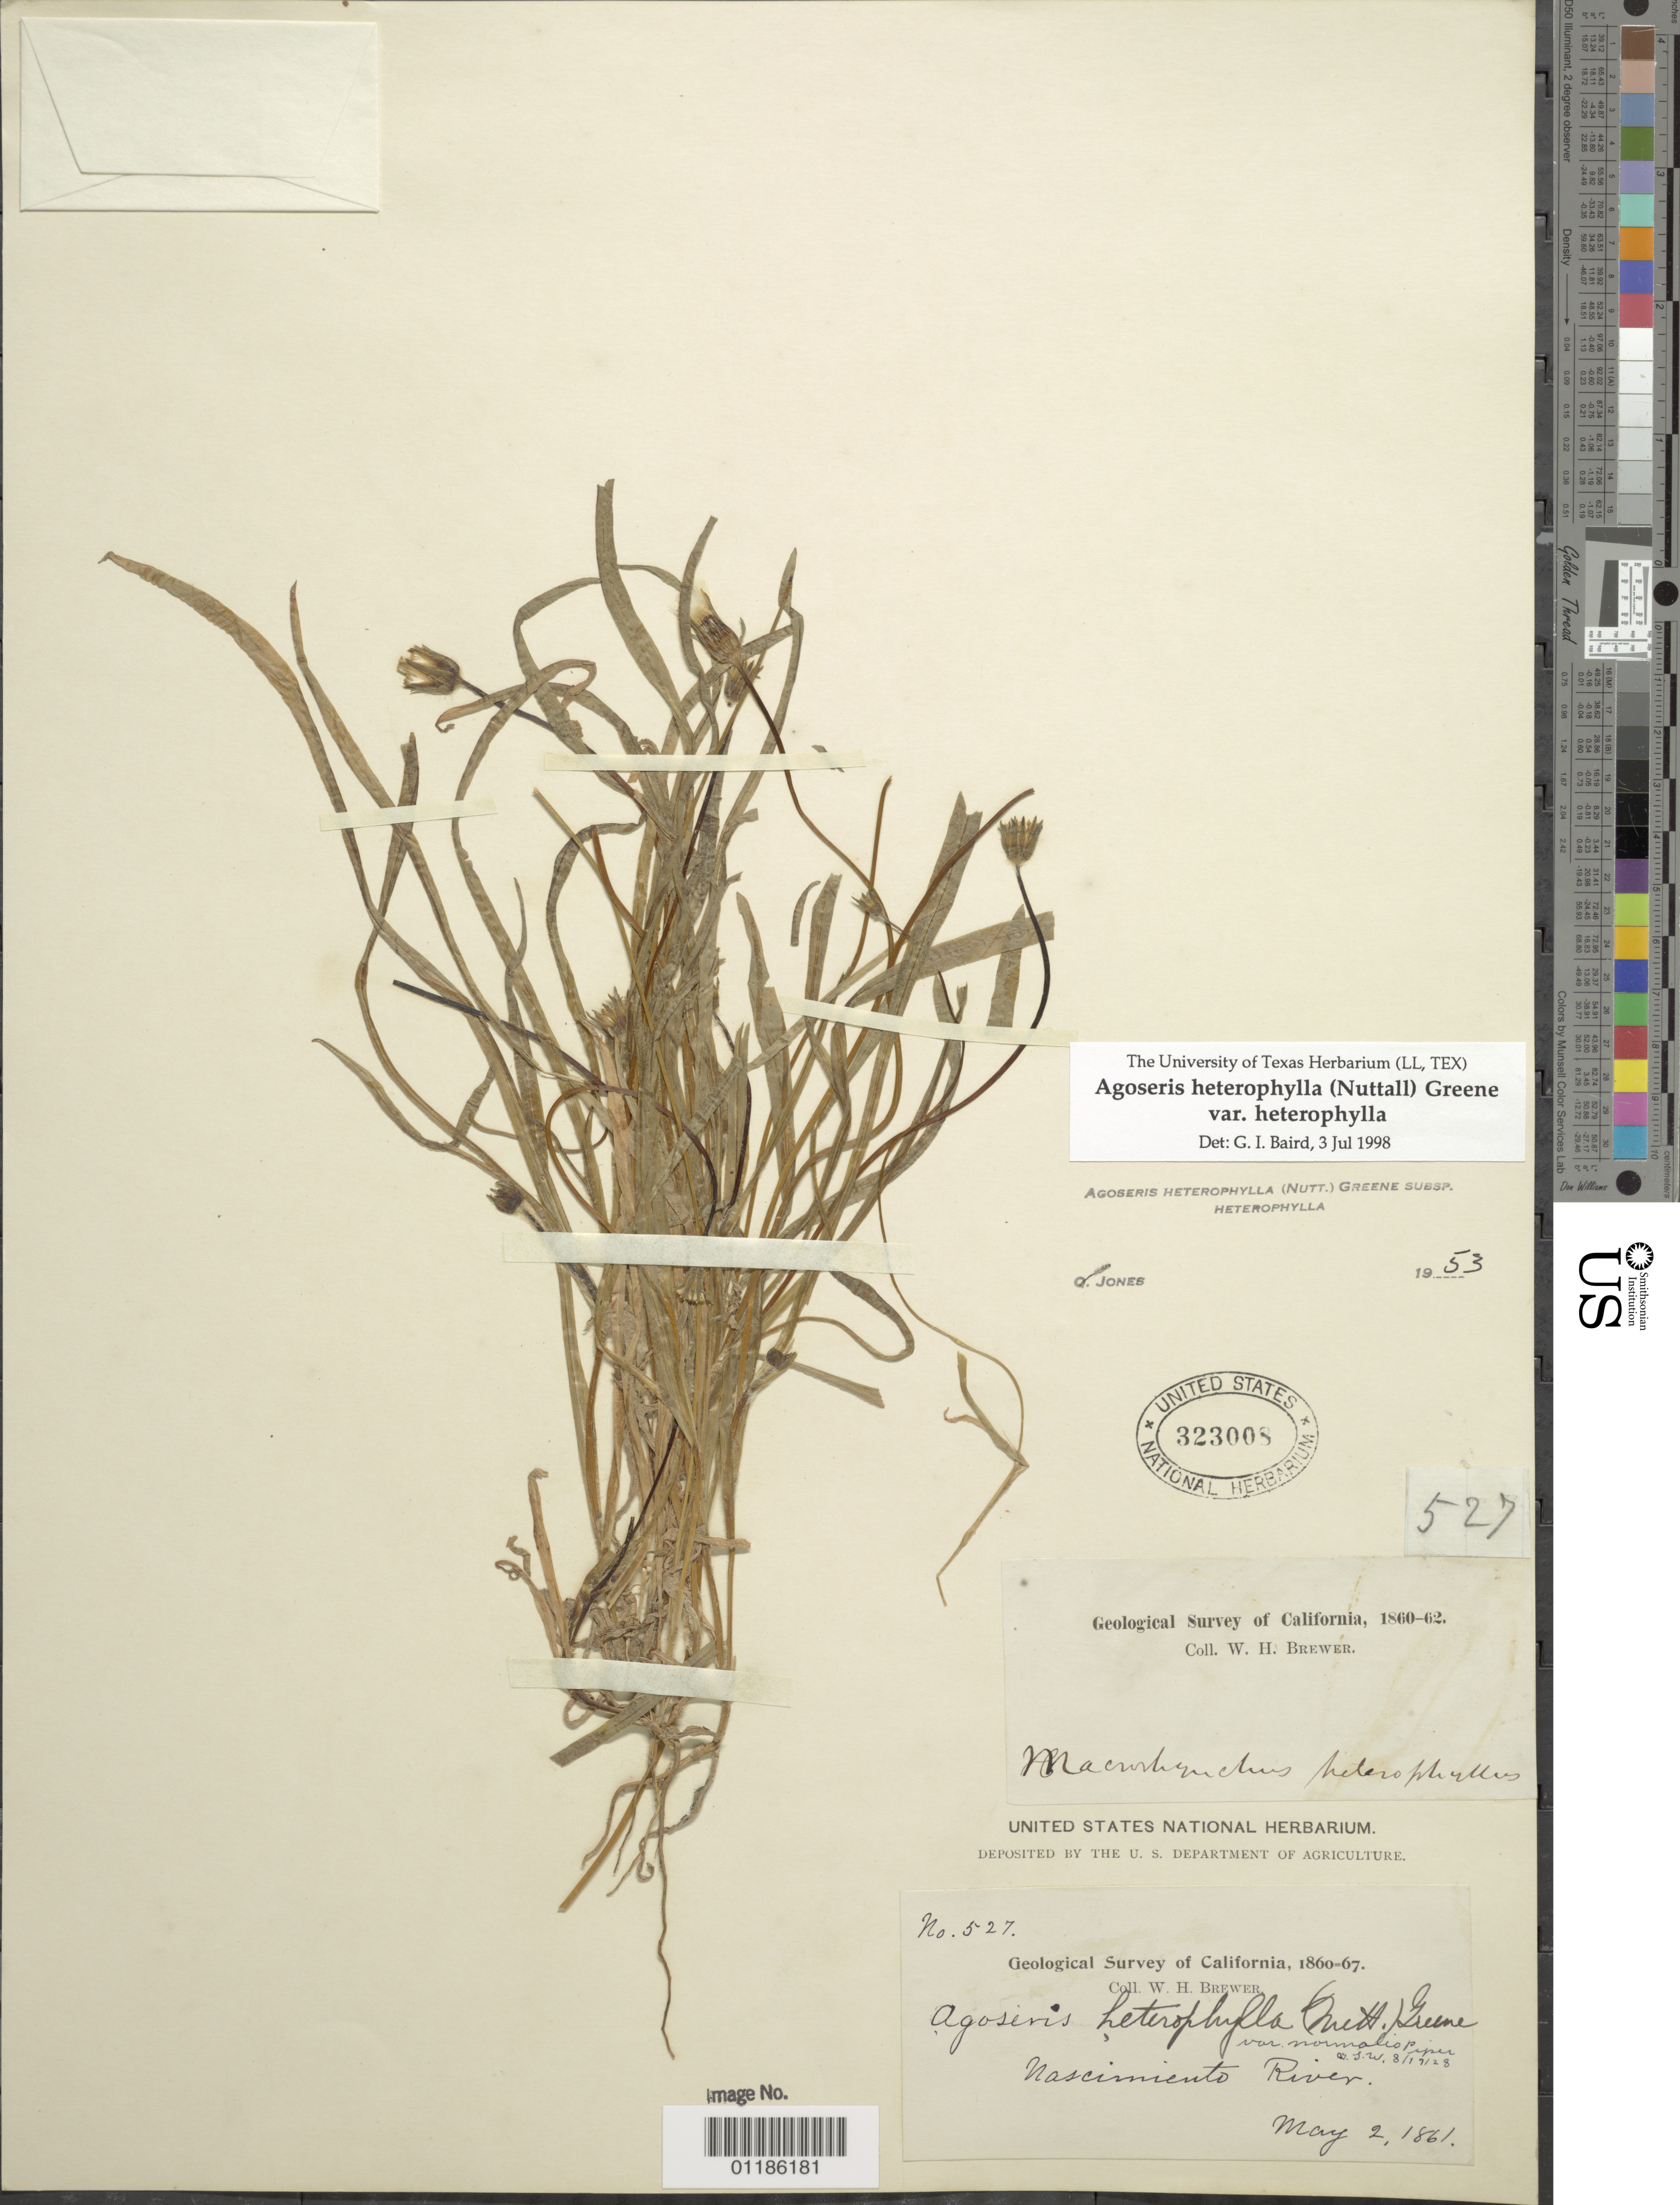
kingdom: Plantae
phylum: Tracheophyta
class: Magnoliopsida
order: Asterales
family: Asteraceae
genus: Agoseris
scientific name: Agoseris heterophylla subsp. heterophylla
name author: (Nutt.) Greene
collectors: W. H. Brewer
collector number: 527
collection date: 1861-05-02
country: United States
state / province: California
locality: Nacismiento River.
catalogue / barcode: US 323008